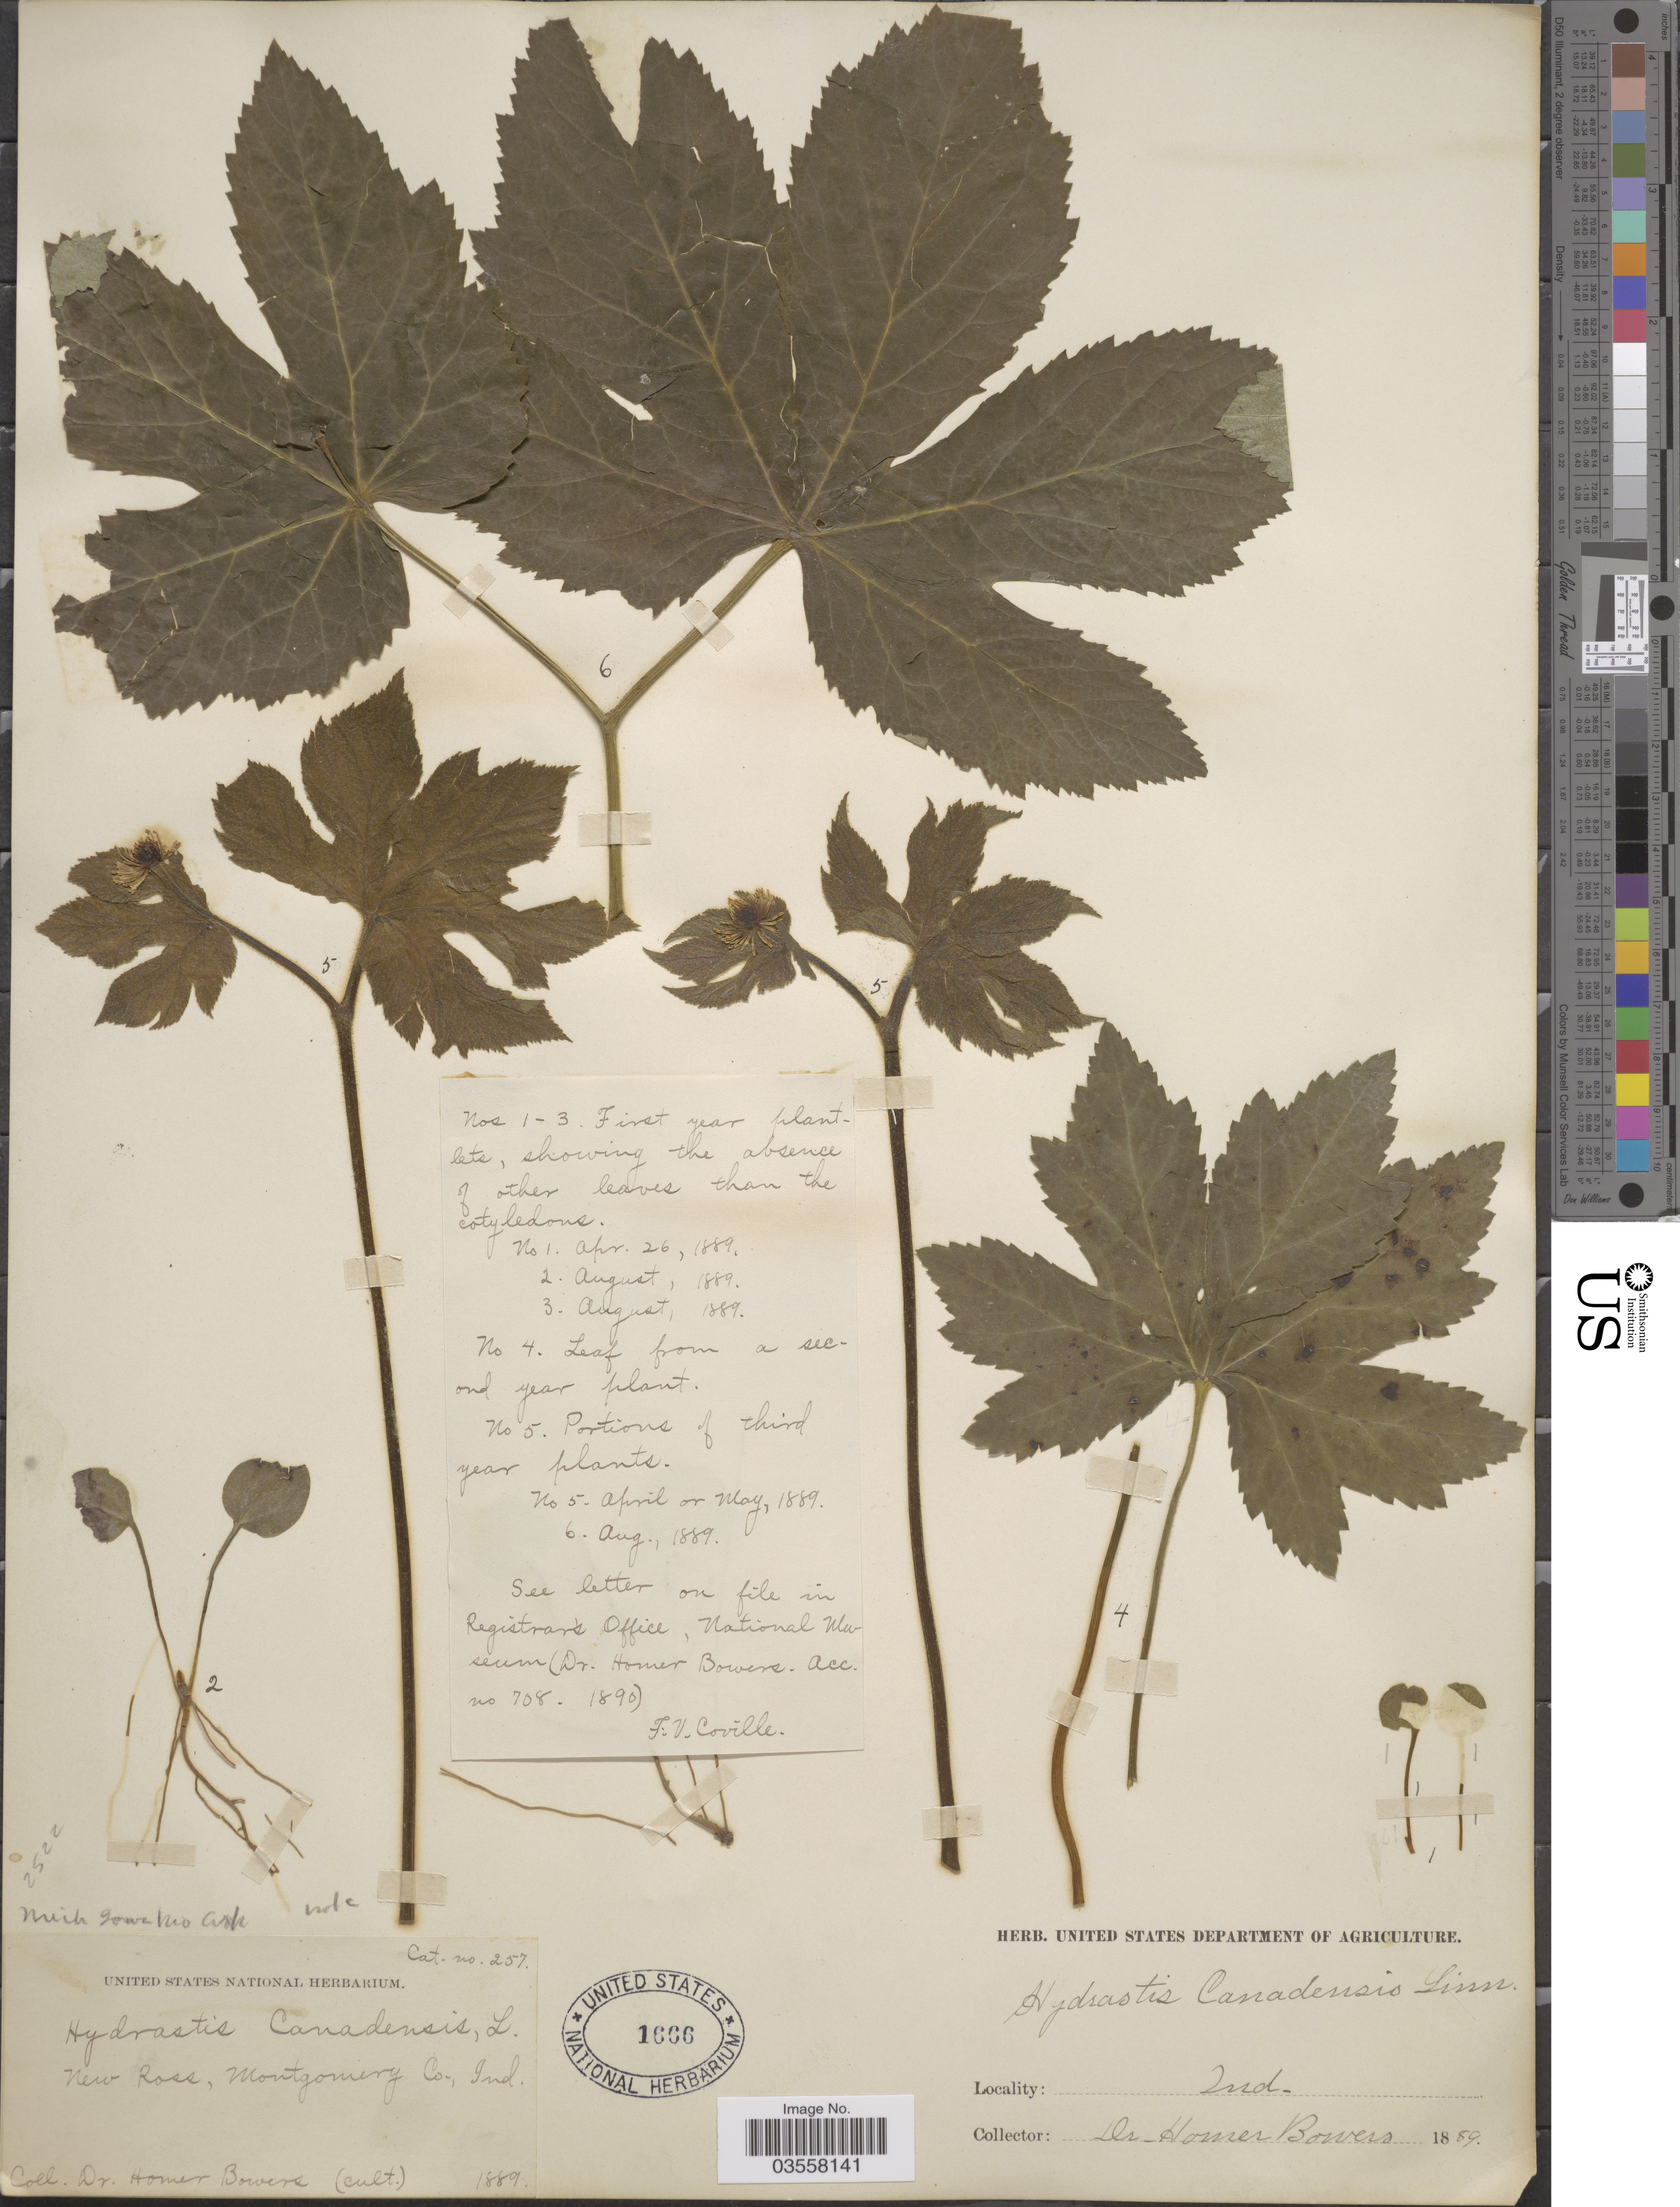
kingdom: Plantae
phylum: Tracheophyta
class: Magnoliopsida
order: Ranunculales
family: Ranunculaceae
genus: Hydrastis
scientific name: Hydrastis canadensis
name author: L.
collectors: H. Bowers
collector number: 257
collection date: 1889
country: United States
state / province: Indiana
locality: New Ross, Montgomery Co.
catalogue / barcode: US 1666